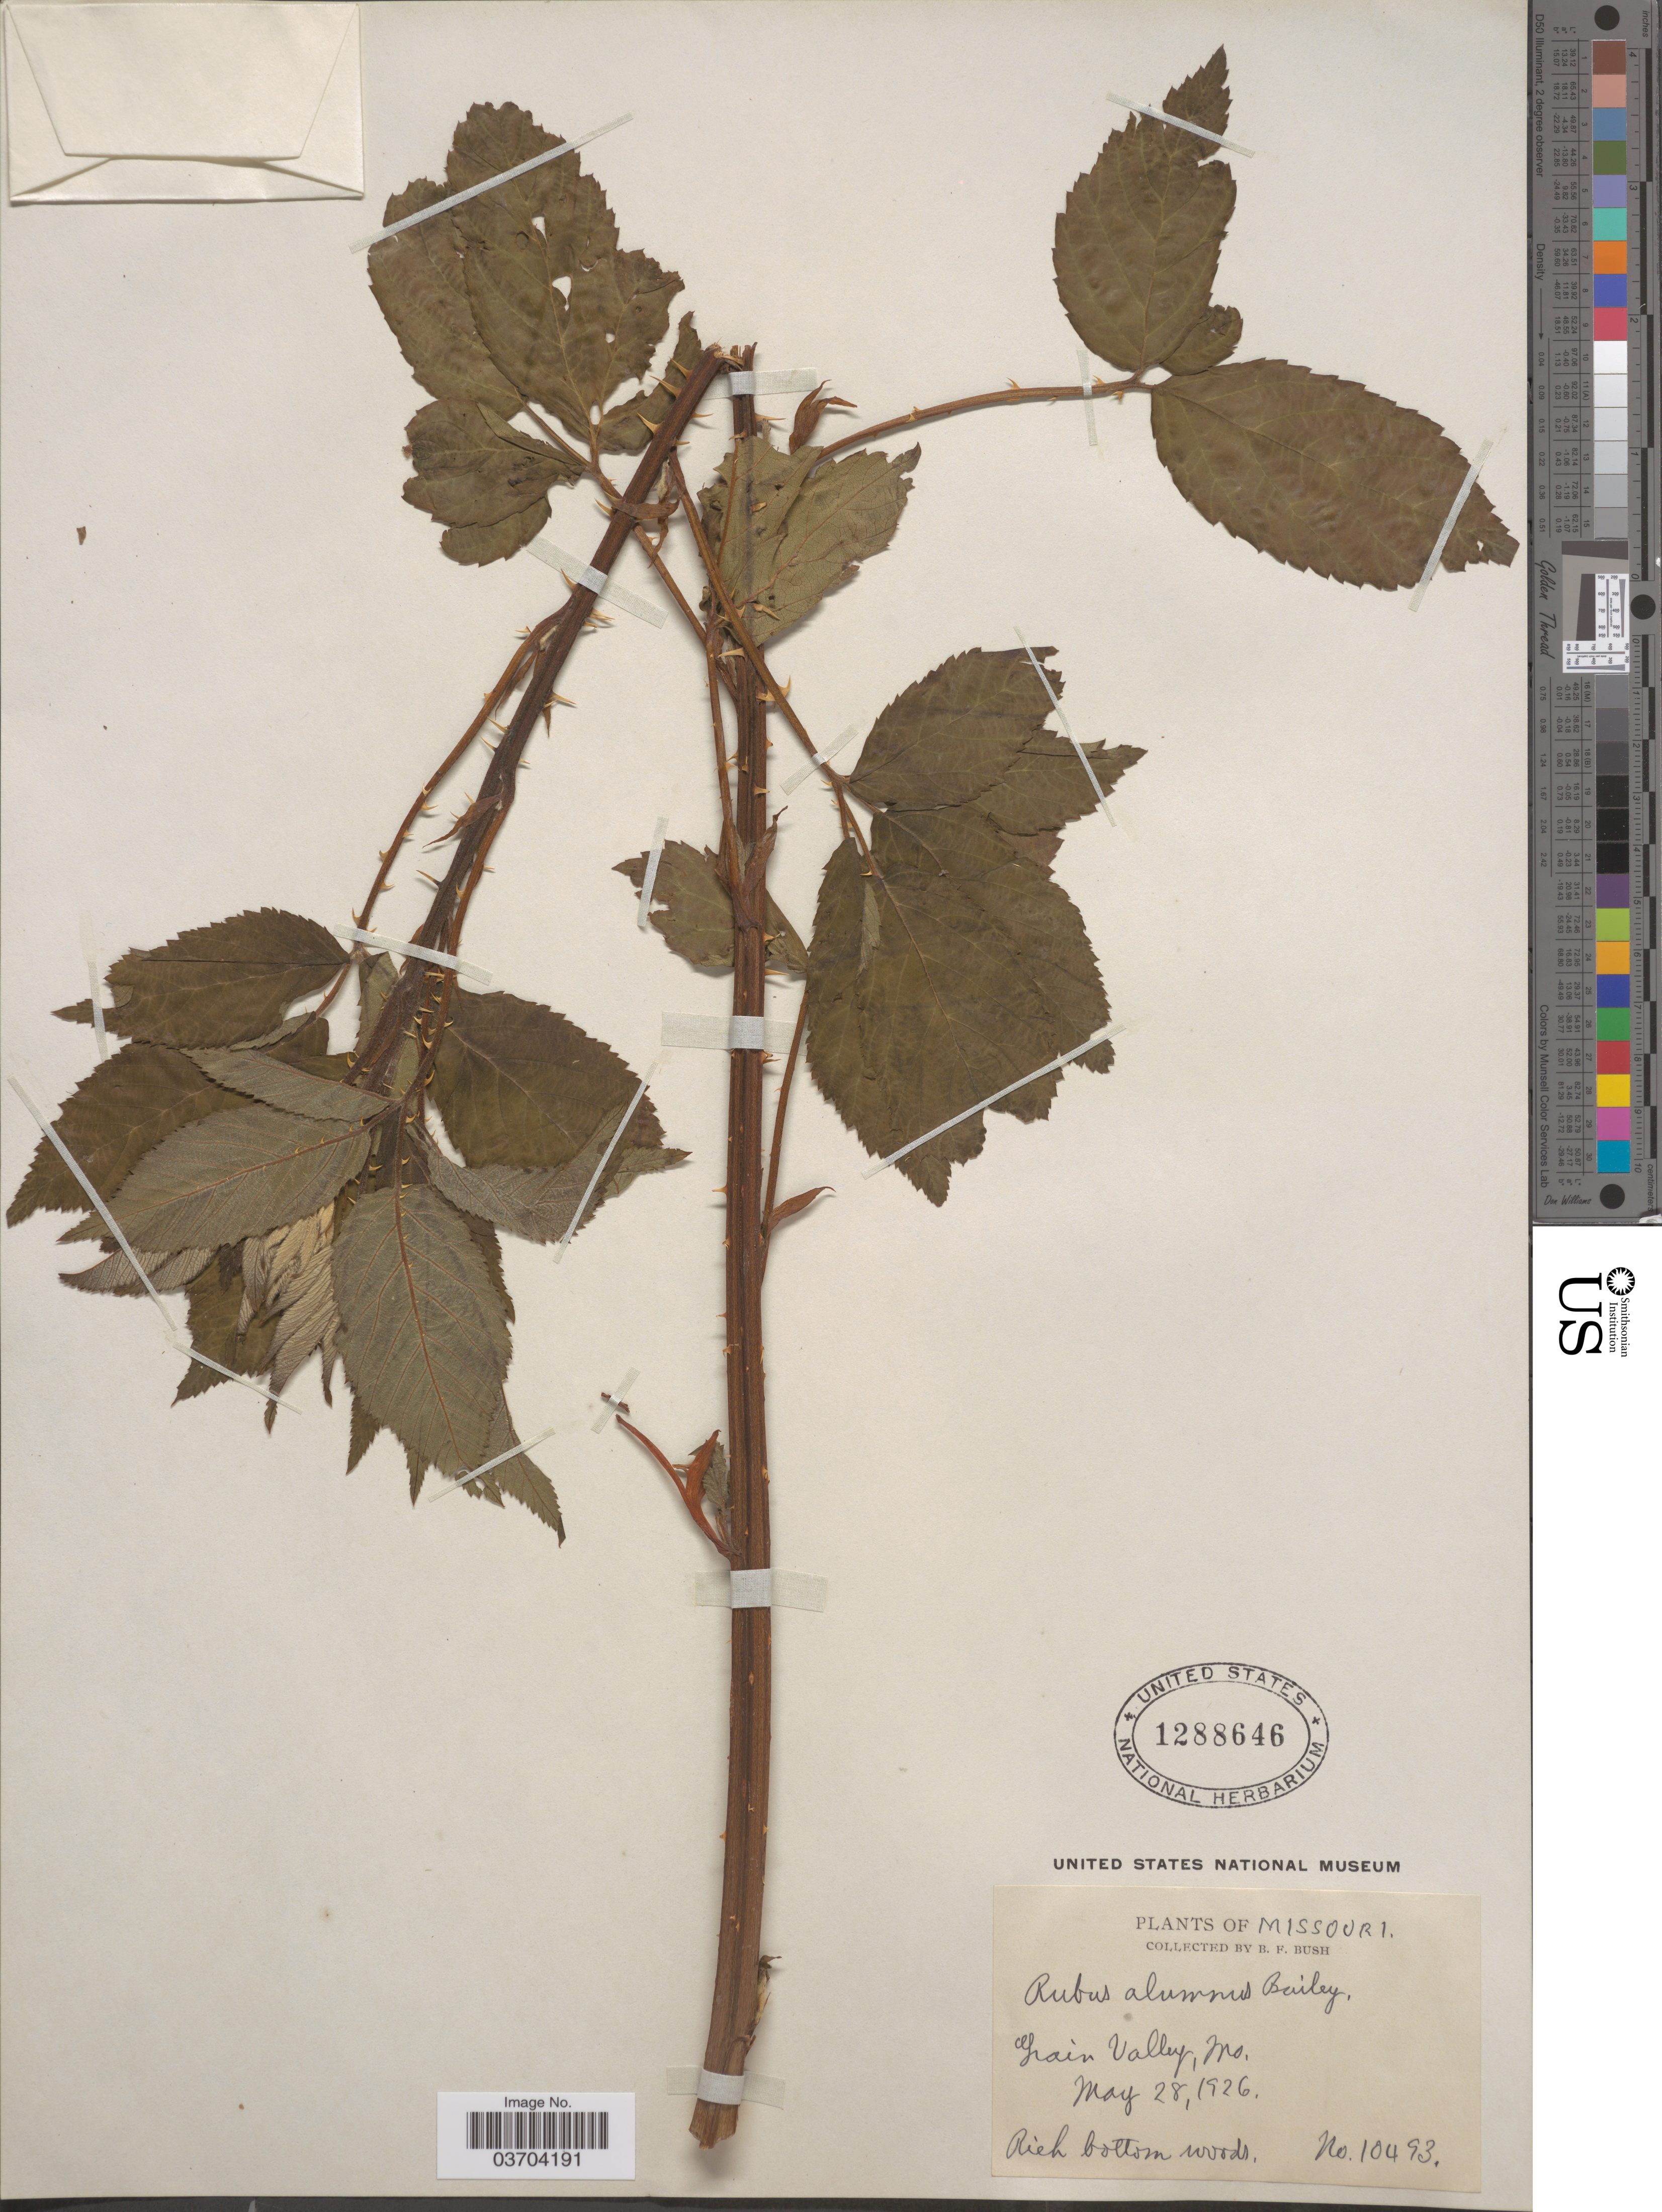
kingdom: Plantae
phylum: Tracheophyta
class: Magnoliopsida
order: Rosales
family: Rosaceae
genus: Rubus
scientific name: Rubus alumnus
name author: L.H. Bailey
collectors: B. F. Bush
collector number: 10493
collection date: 1926-05-28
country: United States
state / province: Missouri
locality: Grain Valley.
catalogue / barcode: US 1288646